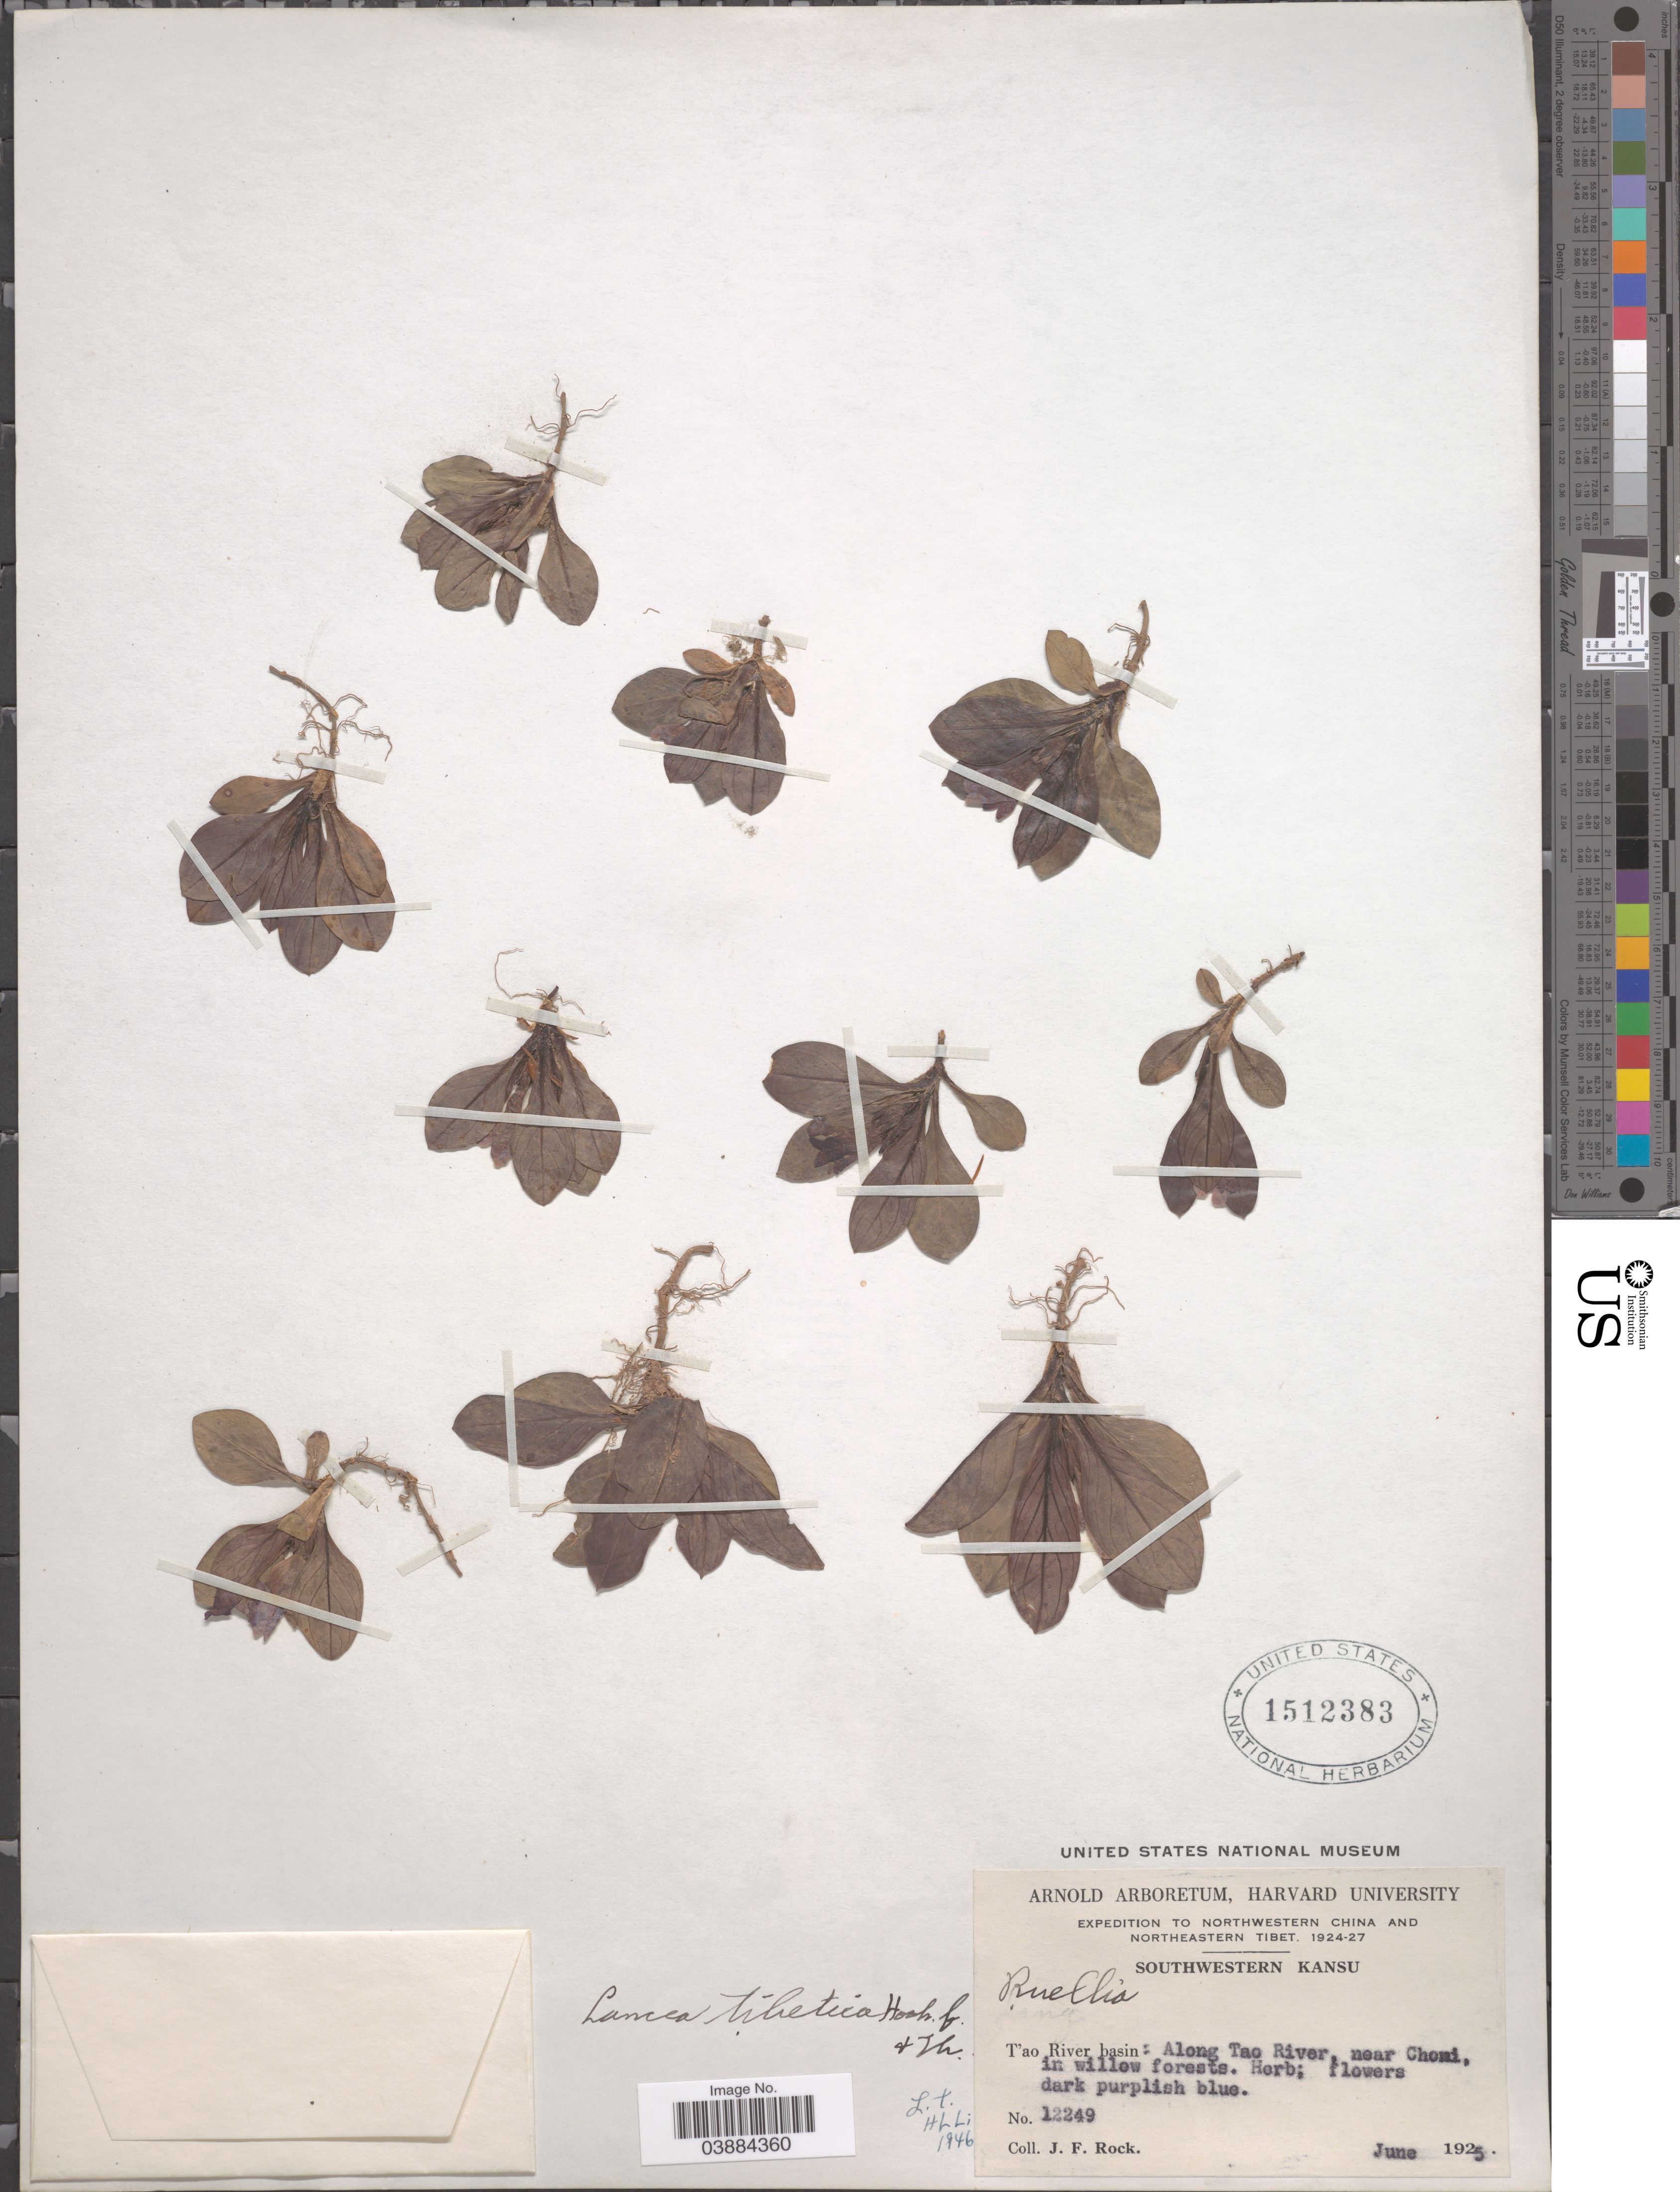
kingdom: Plantae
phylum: Tracheophyta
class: Magnoliopsida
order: Lamiales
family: Mazaceae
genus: Lancea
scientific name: Lancea tibetica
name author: Hook. f. & Thomson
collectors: J. Rock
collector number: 12249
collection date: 1925-06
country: China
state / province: Gansu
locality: Northwestern China. Southwestern Kansu. T'ao River basin: Along Tao River, near Chomi.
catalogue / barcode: US 1512383